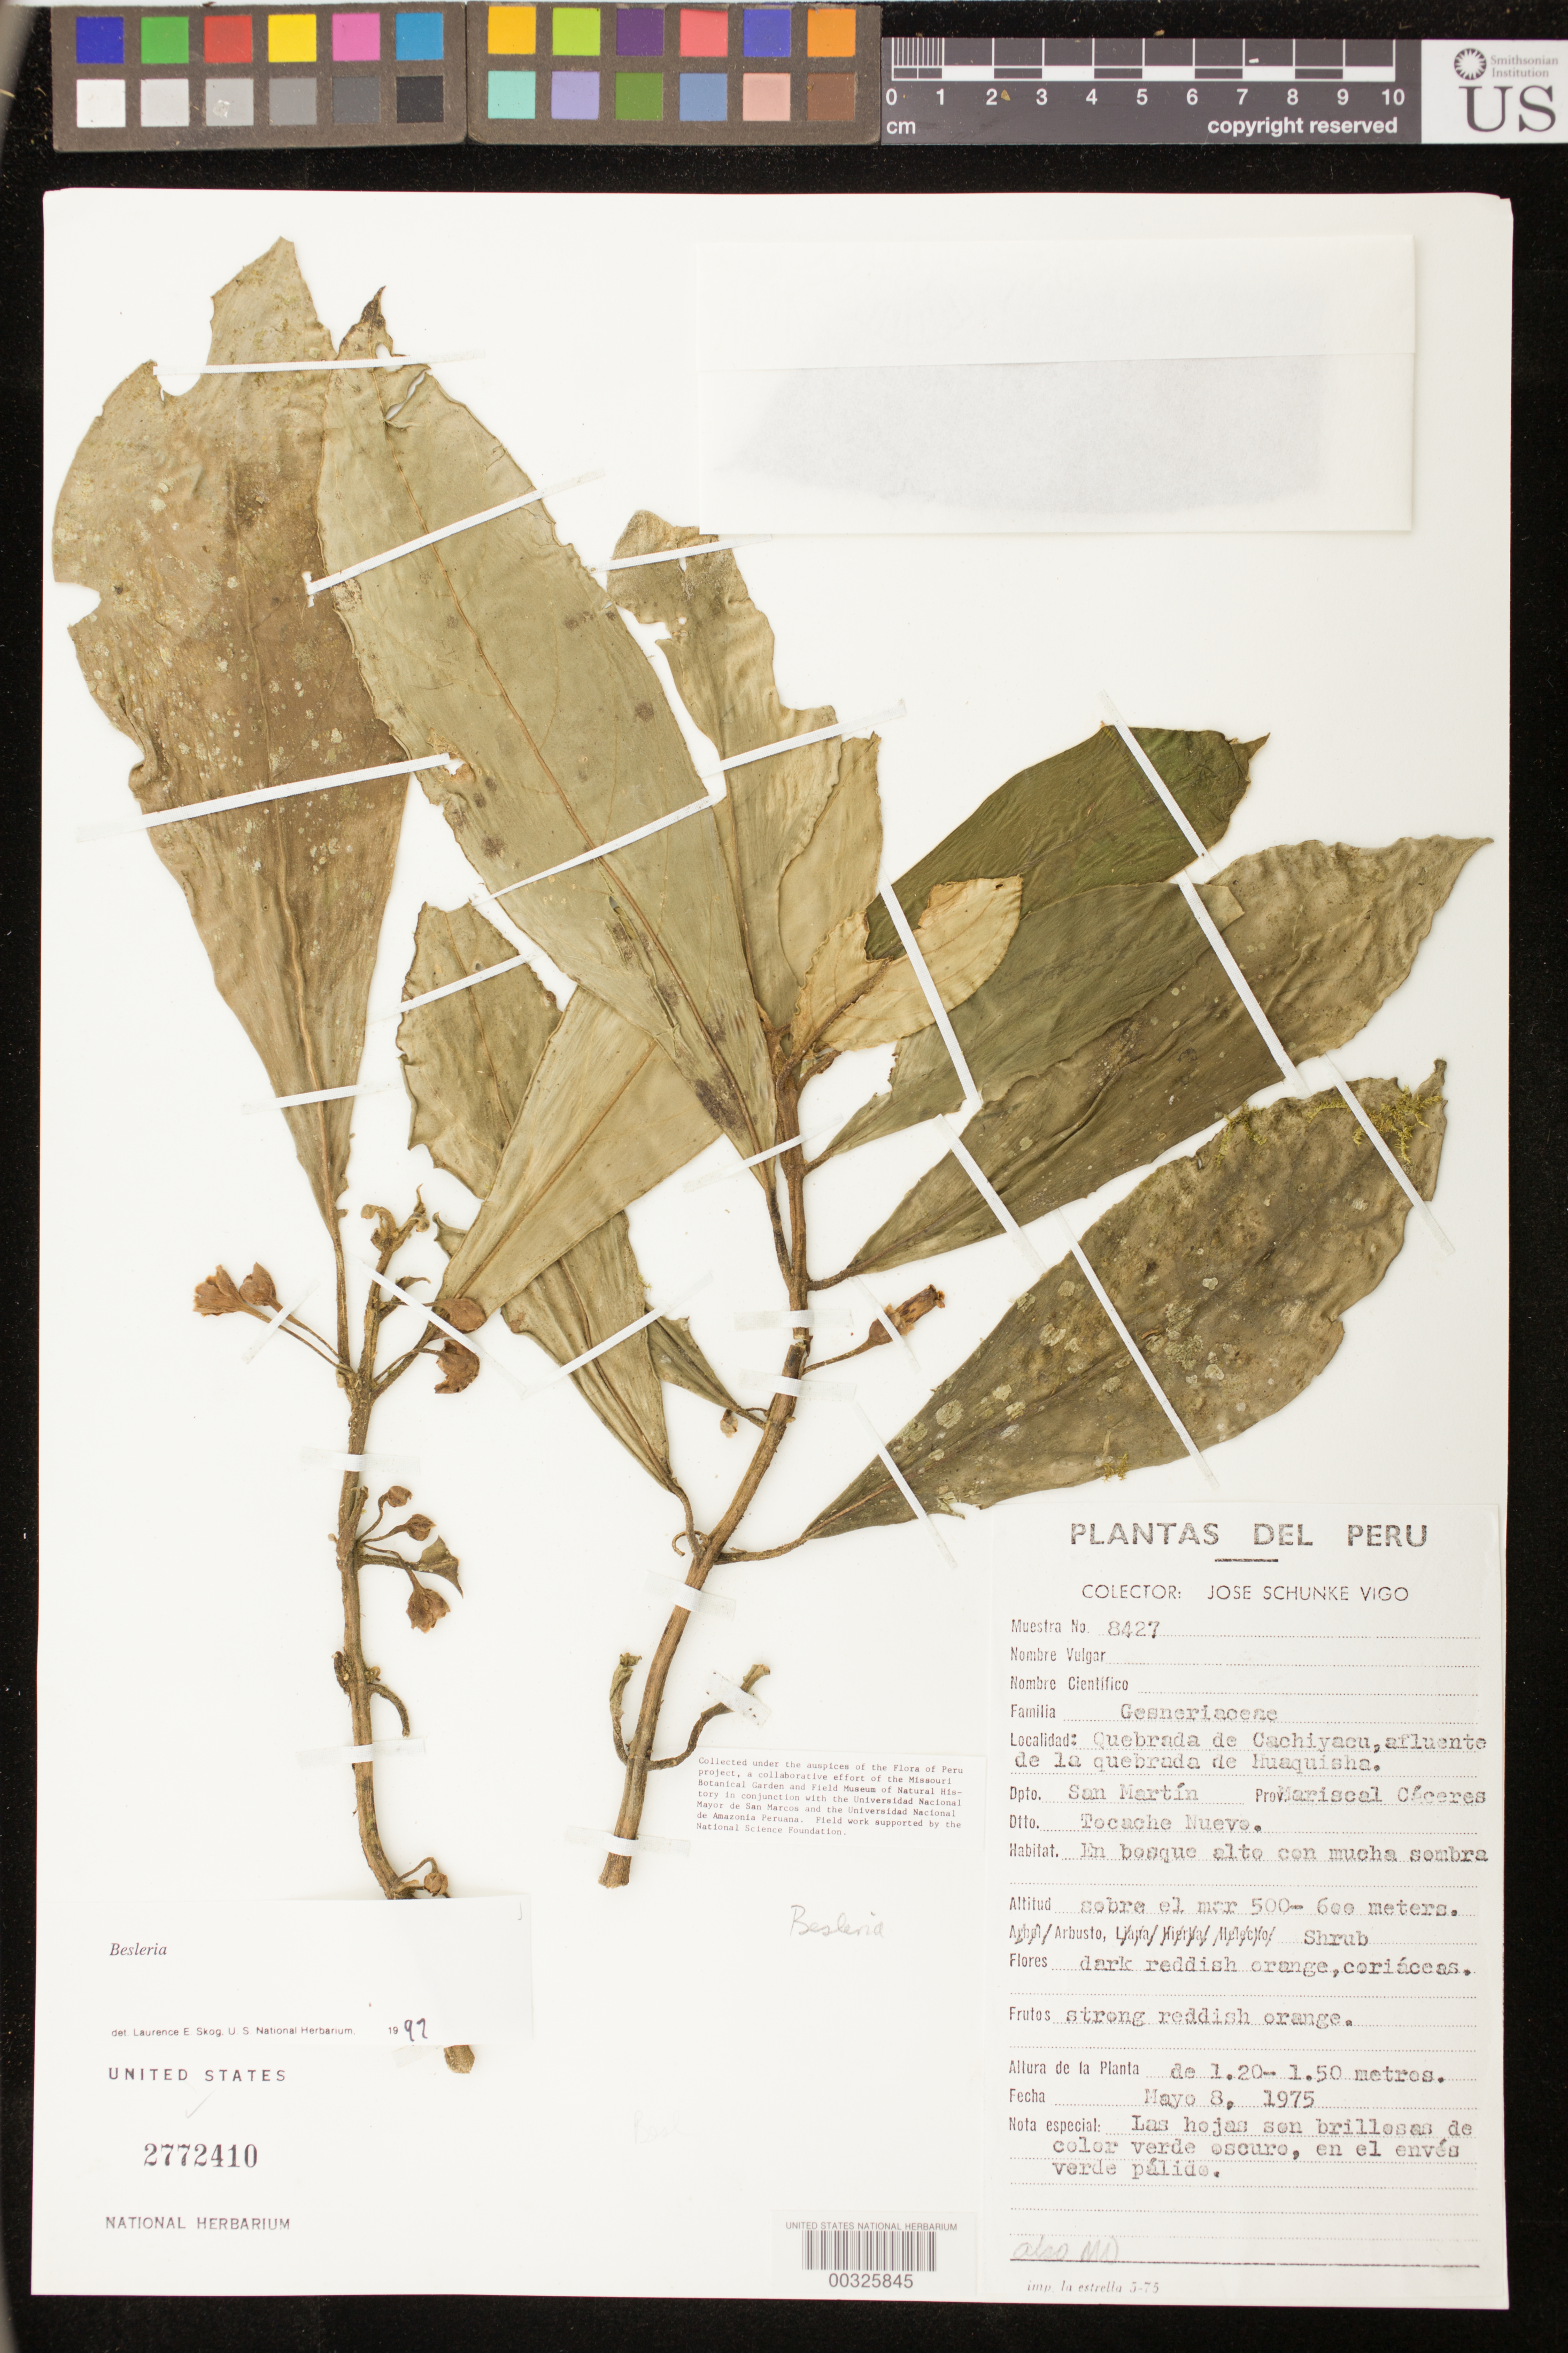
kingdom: Plantae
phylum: Tracheophyta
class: Magnoliopsida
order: Lamiales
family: Gesneriaceae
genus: Besleria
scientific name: Besleria sp.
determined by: Skog, Laurence E.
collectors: J. Schunke Vigo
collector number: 8427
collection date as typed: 08 May 1975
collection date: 1975-05-08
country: Peru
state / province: San Martín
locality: Prov. Mariscal Cáceres, Dtto. Tocache Nuevo; Quebrada de Cachiyacu, afluente de la quebrada de Huaquisha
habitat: En bosque alto con mucha sombra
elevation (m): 500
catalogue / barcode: US 2772410